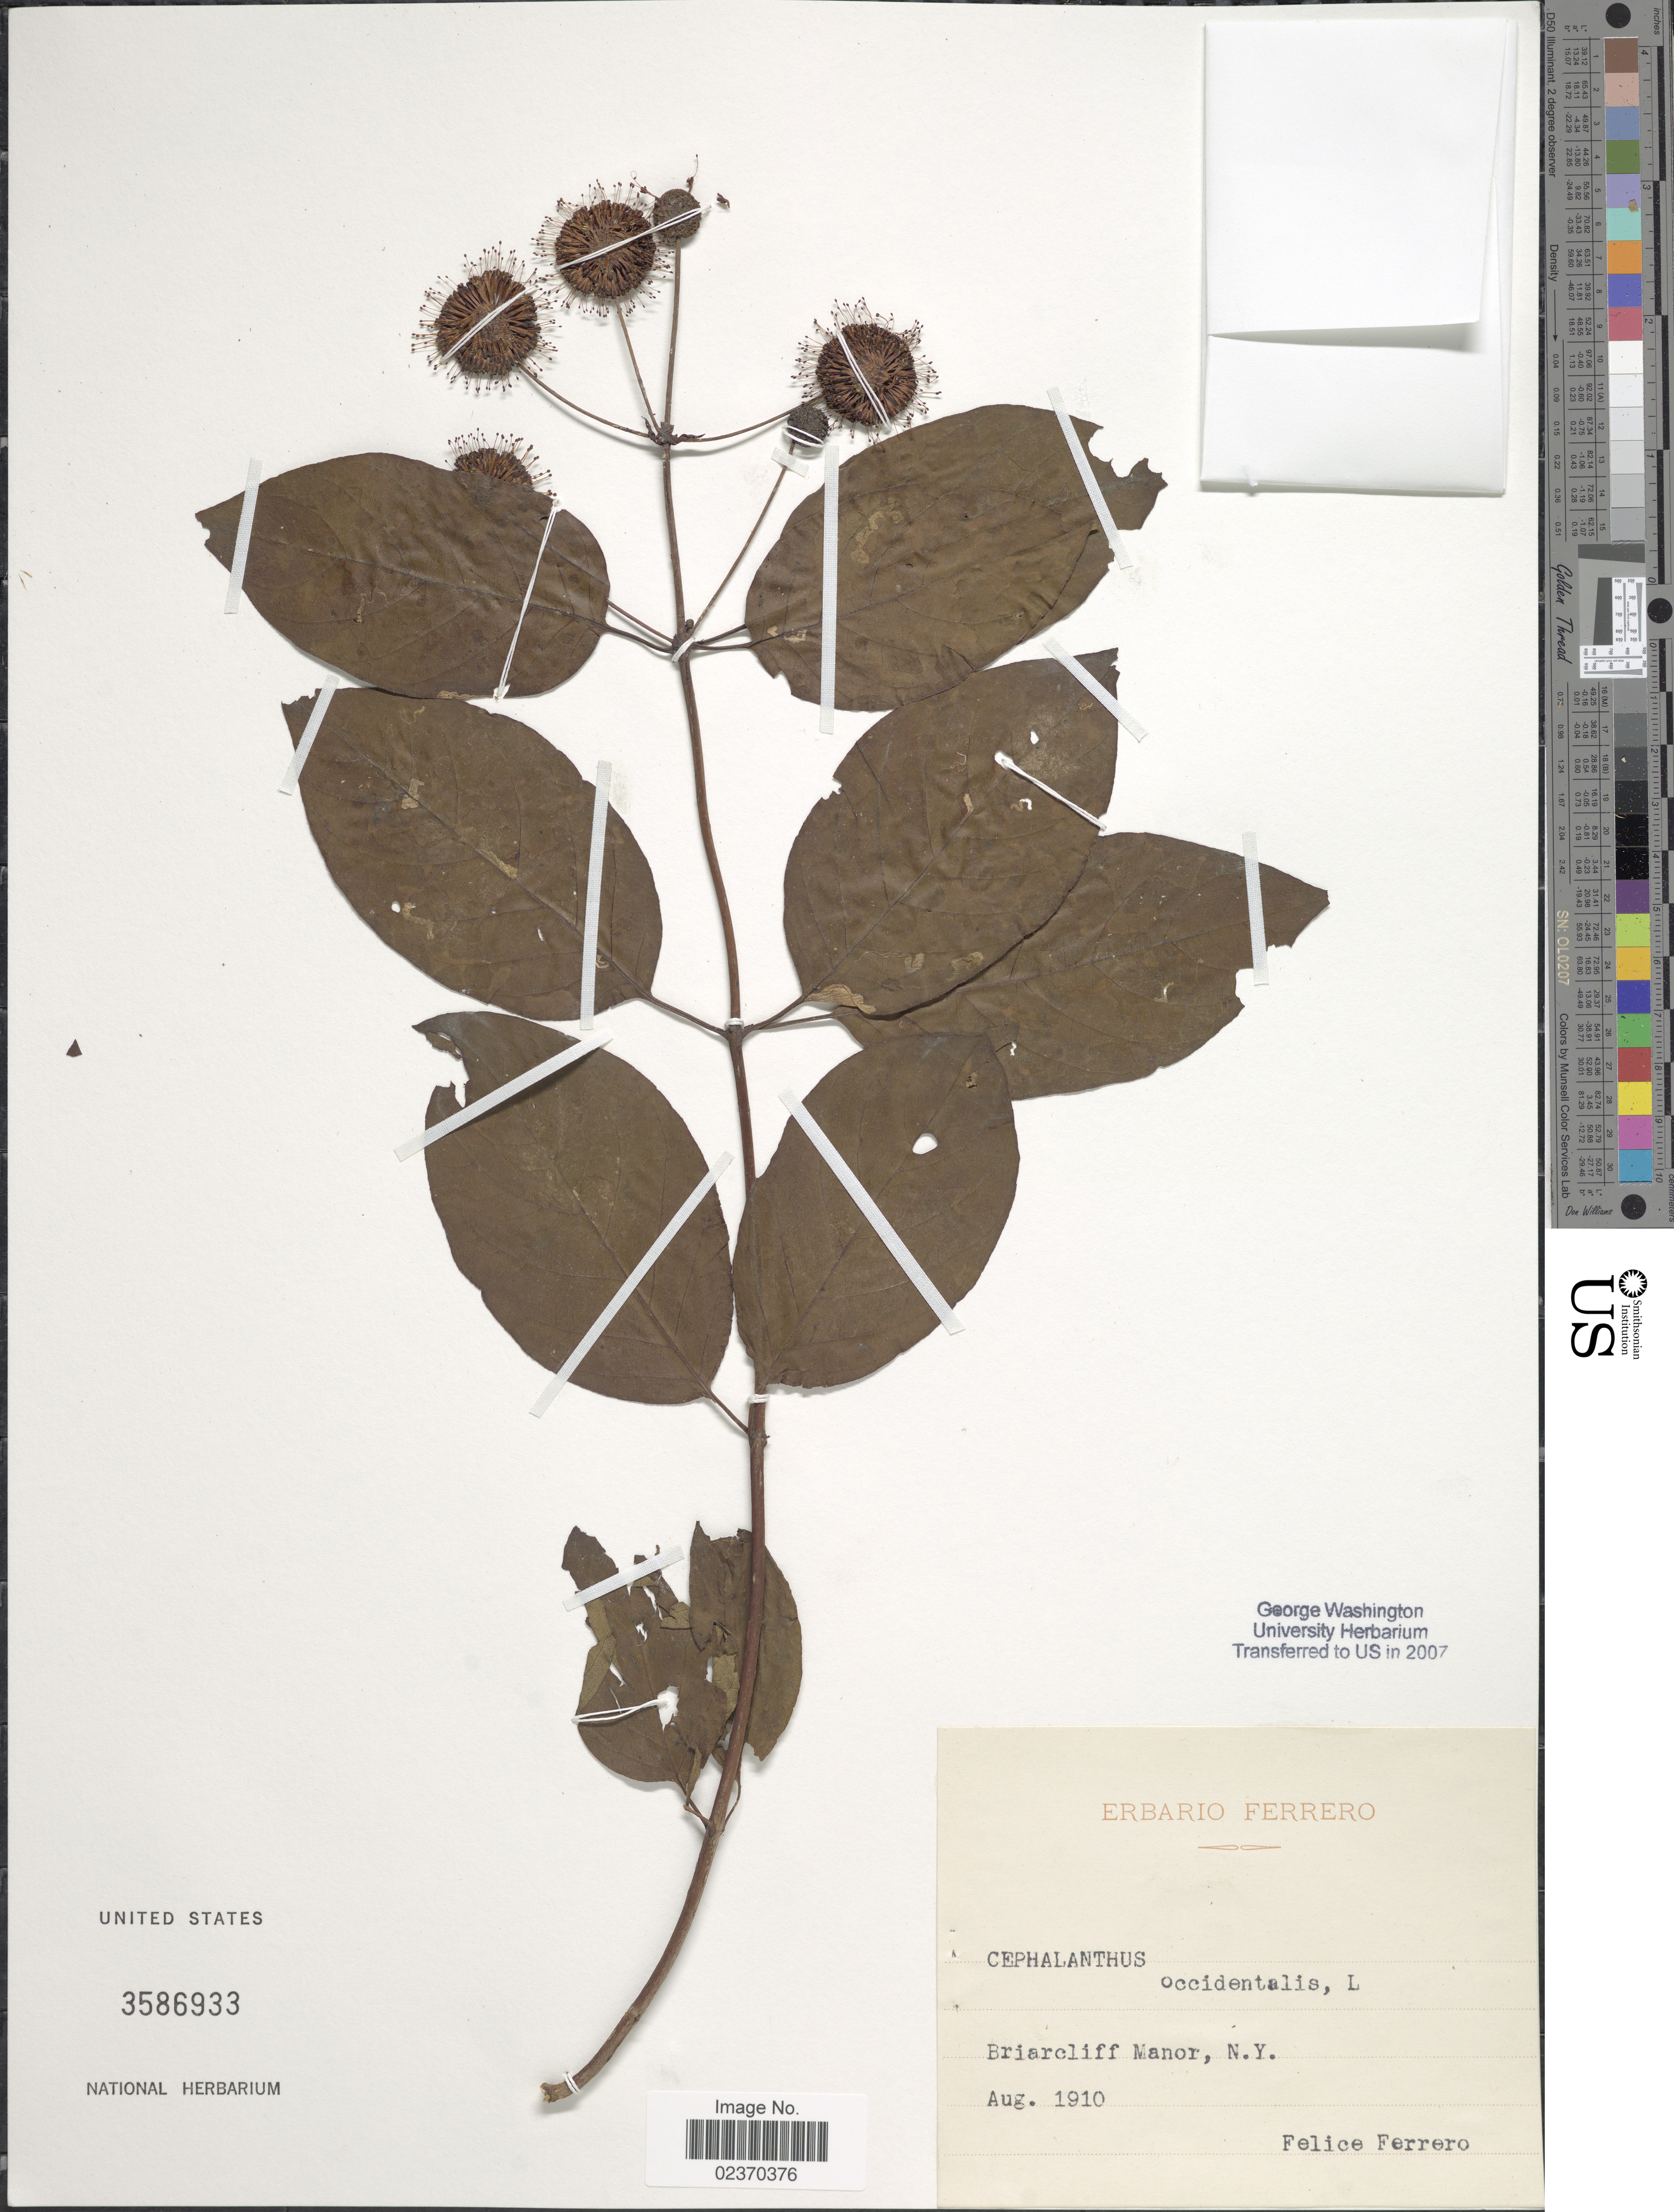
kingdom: Plantae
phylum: Tracheophyta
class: Magnoliopsida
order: Gentianales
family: Rubiaceae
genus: Cephalanthus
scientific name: Cephalanthus occidentalis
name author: L.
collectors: F. Ferrero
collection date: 1910-08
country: United States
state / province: New York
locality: Briarcliff Manor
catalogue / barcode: US 3586933